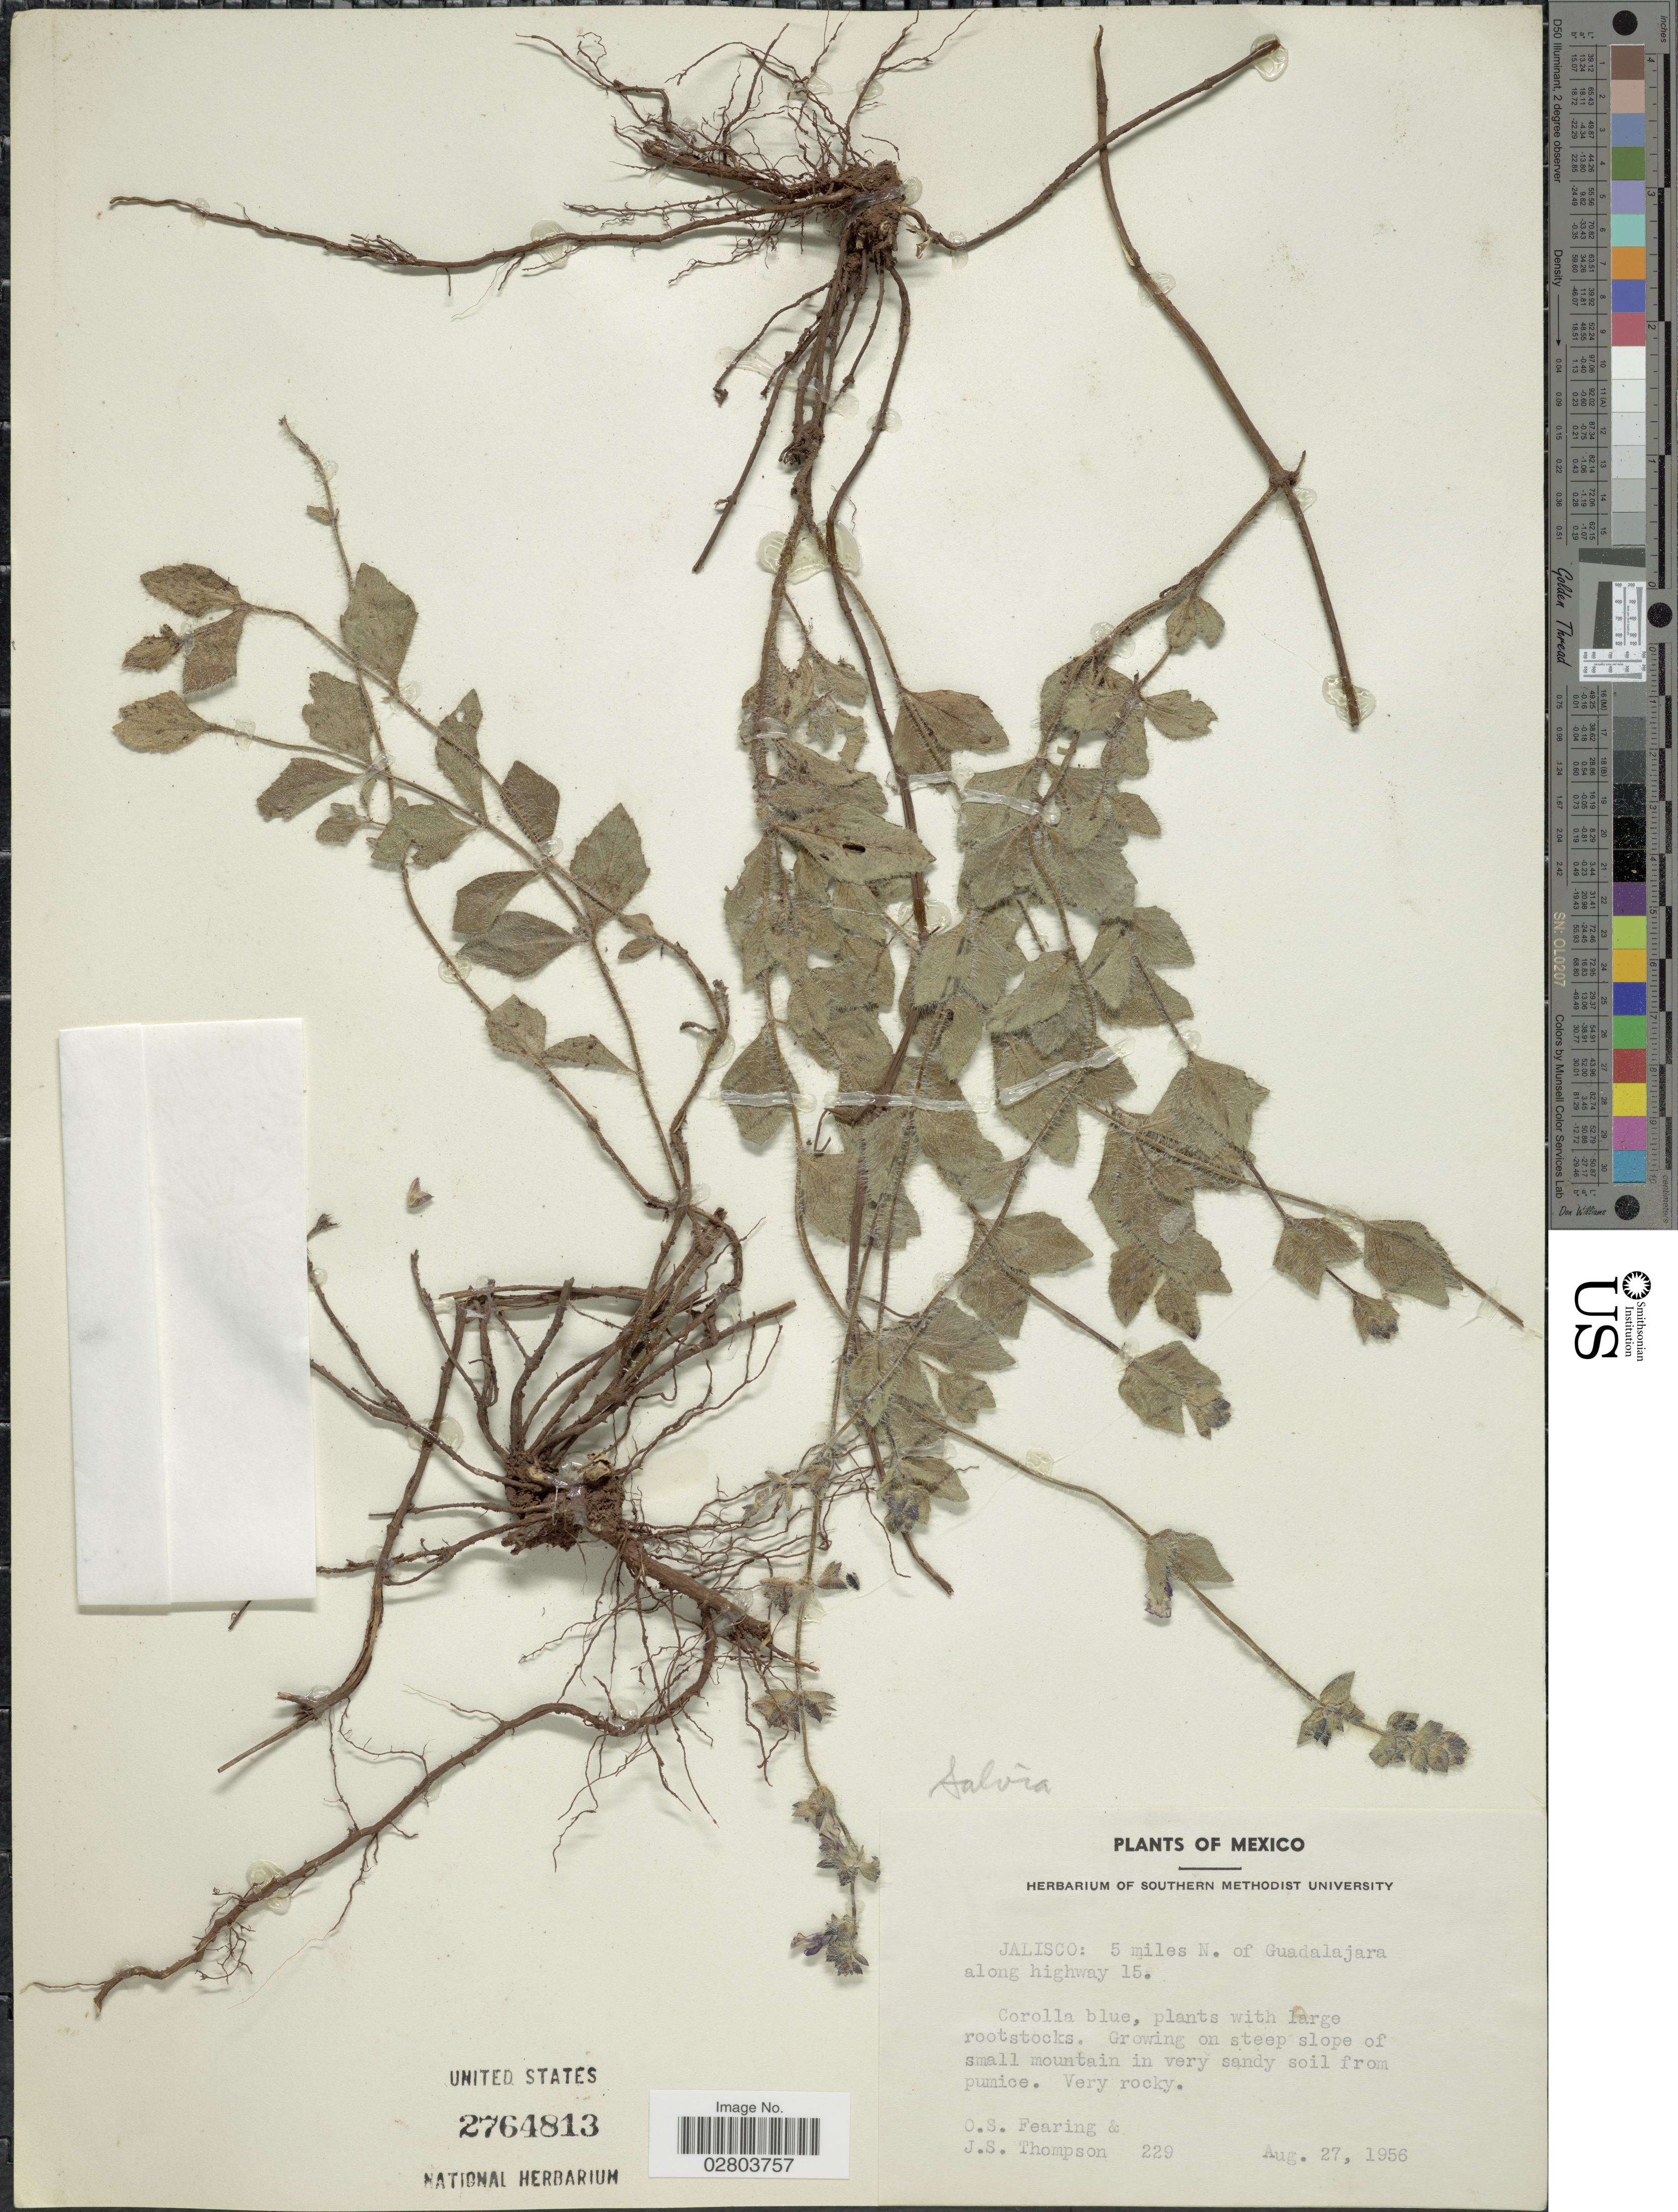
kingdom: Plantae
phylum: Tracheophyta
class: Magnoliopsida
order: Lamiales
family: Lamiaceae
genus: Salvia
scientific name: Salvia sp.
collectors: O. S. Fearing & J. S. Thompson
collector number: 229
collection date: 1956-08-27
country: Mexico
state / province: Jalisco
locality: Jalisco: 5 miles N. of Guadalajara along highway 15.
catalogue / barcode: US 2764813